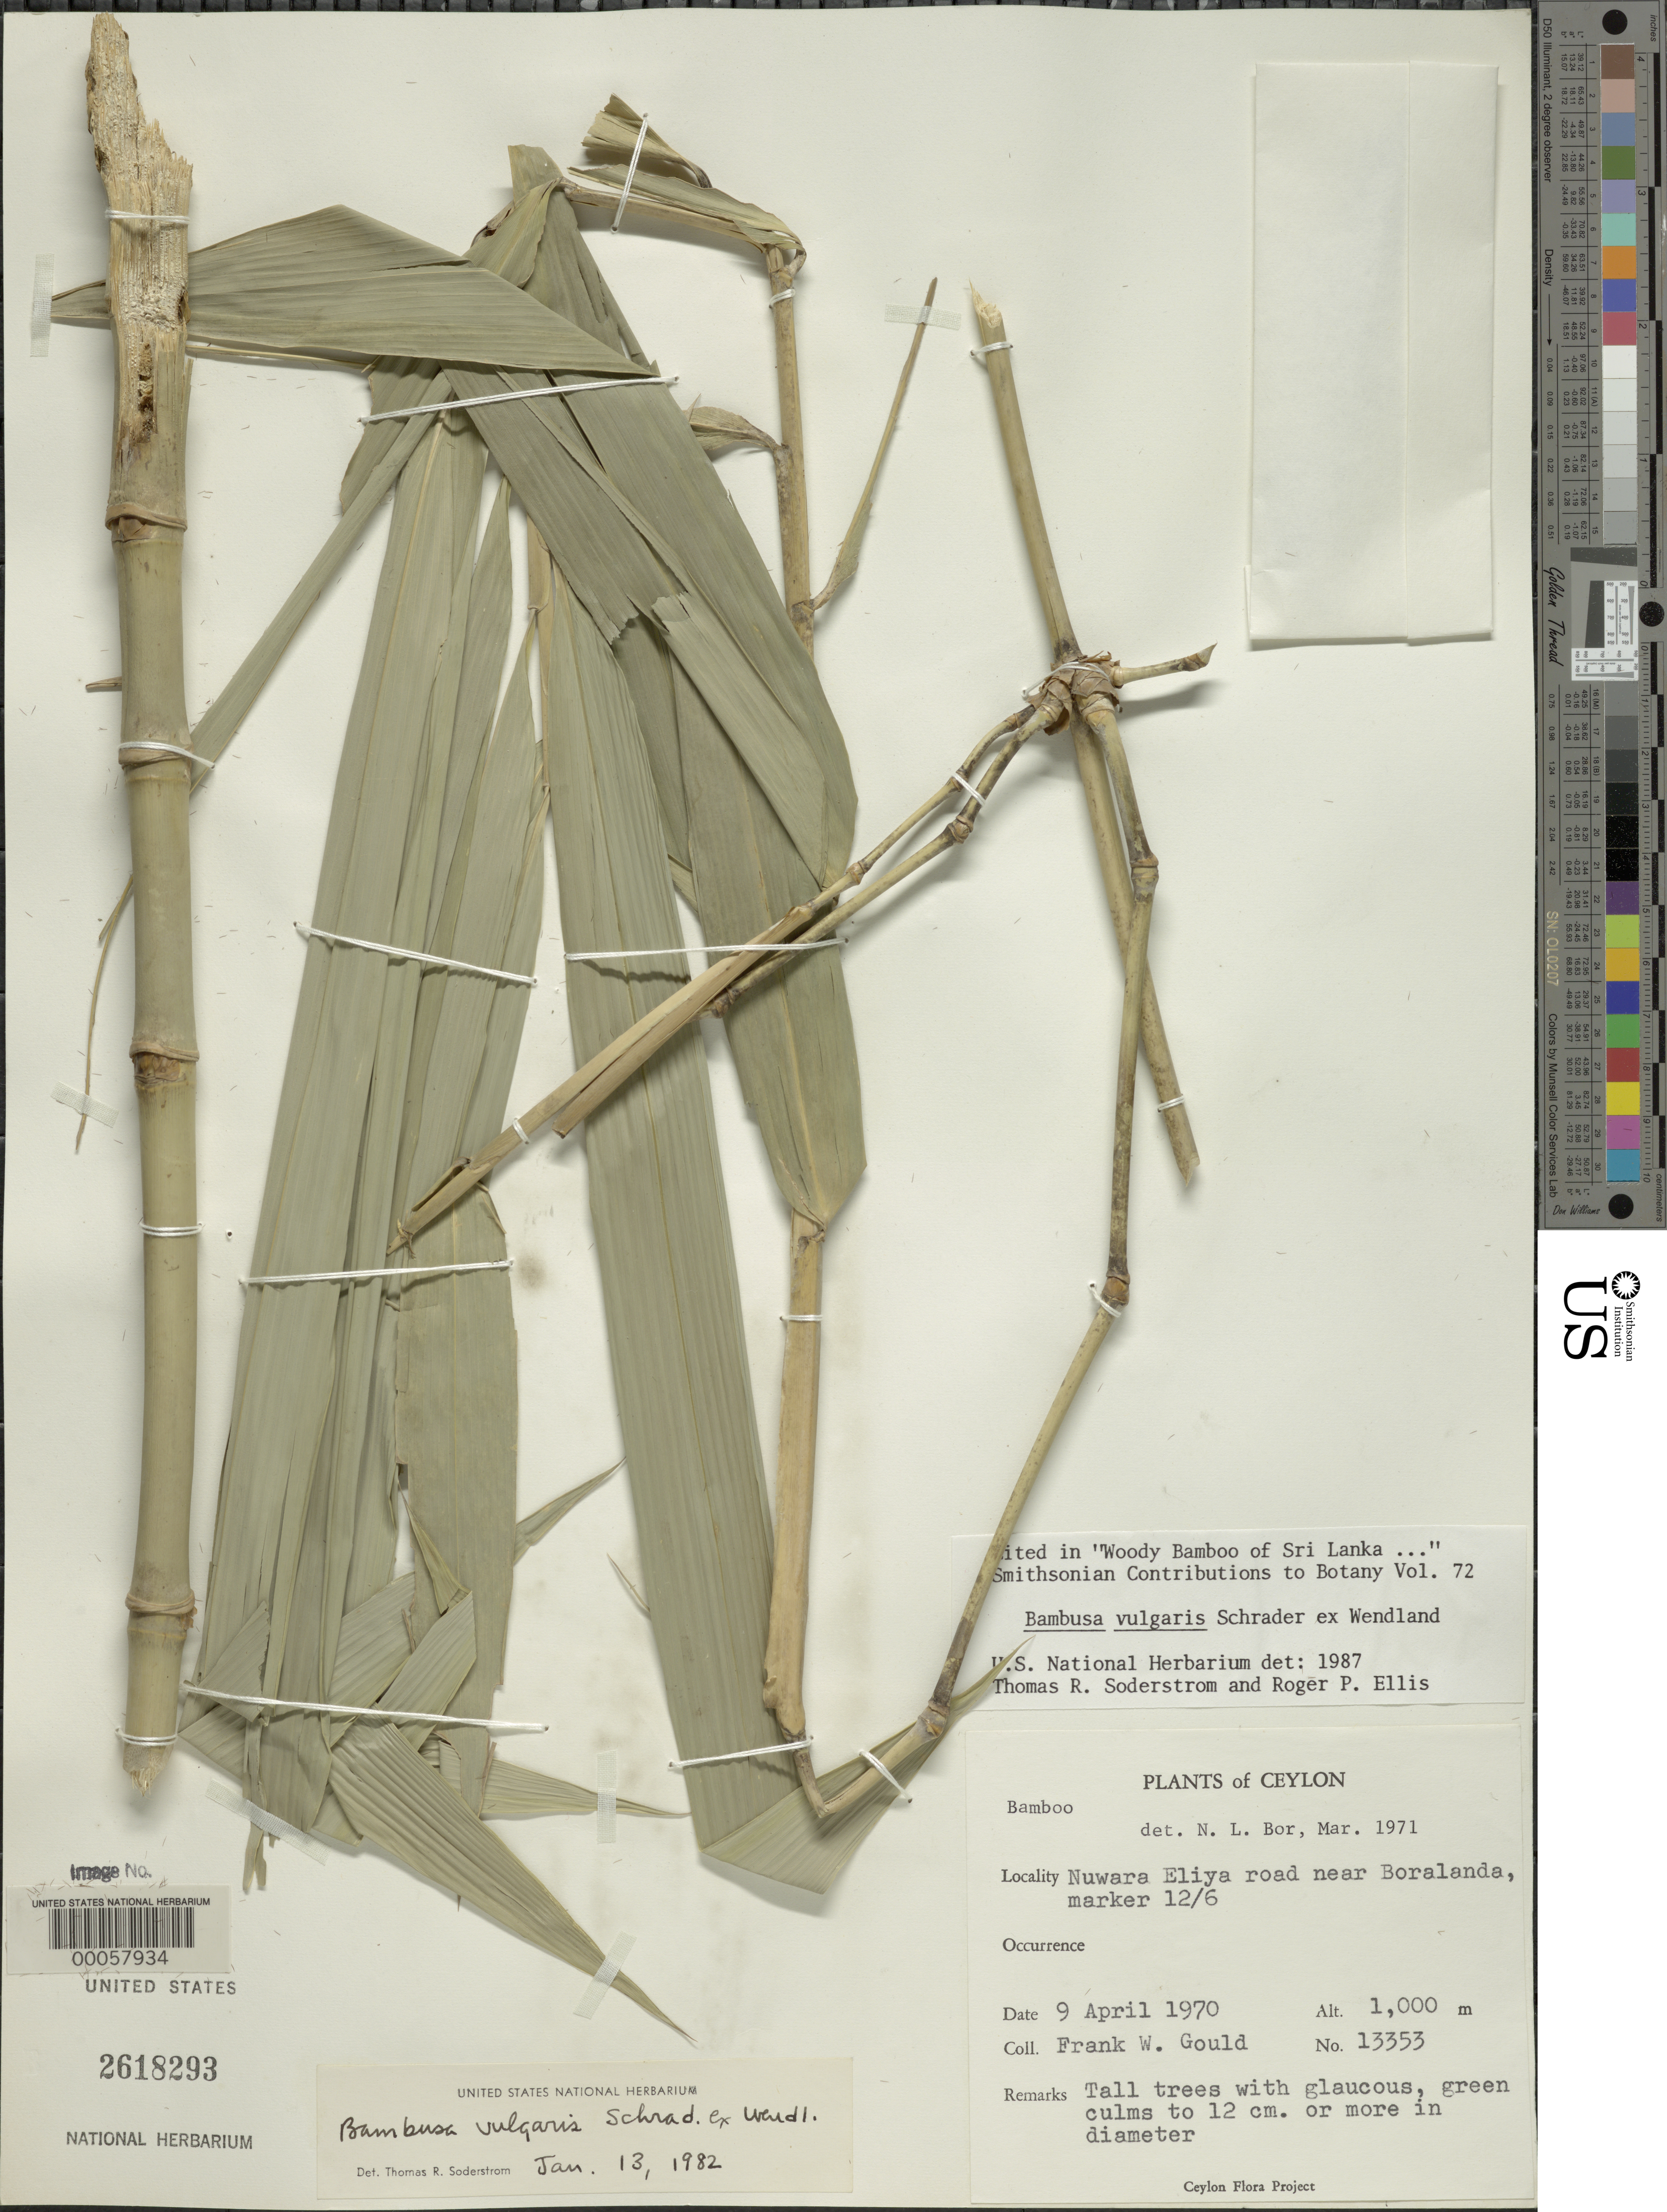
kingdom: Plantae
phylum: Tracheophyta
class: Liliopsida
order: Poales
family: Poaceae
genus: Bambusa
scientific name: Bambusa vulgaris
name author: Schrad. ex J.C. Wendl.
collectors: F. W. Gould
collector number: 13353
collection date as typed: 09 Apr 1970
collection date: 1970-04-09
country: Sri Lanka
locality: Nuwara eliya road near boralands, marker 12/6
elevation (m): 1000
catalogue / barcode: US 2618293